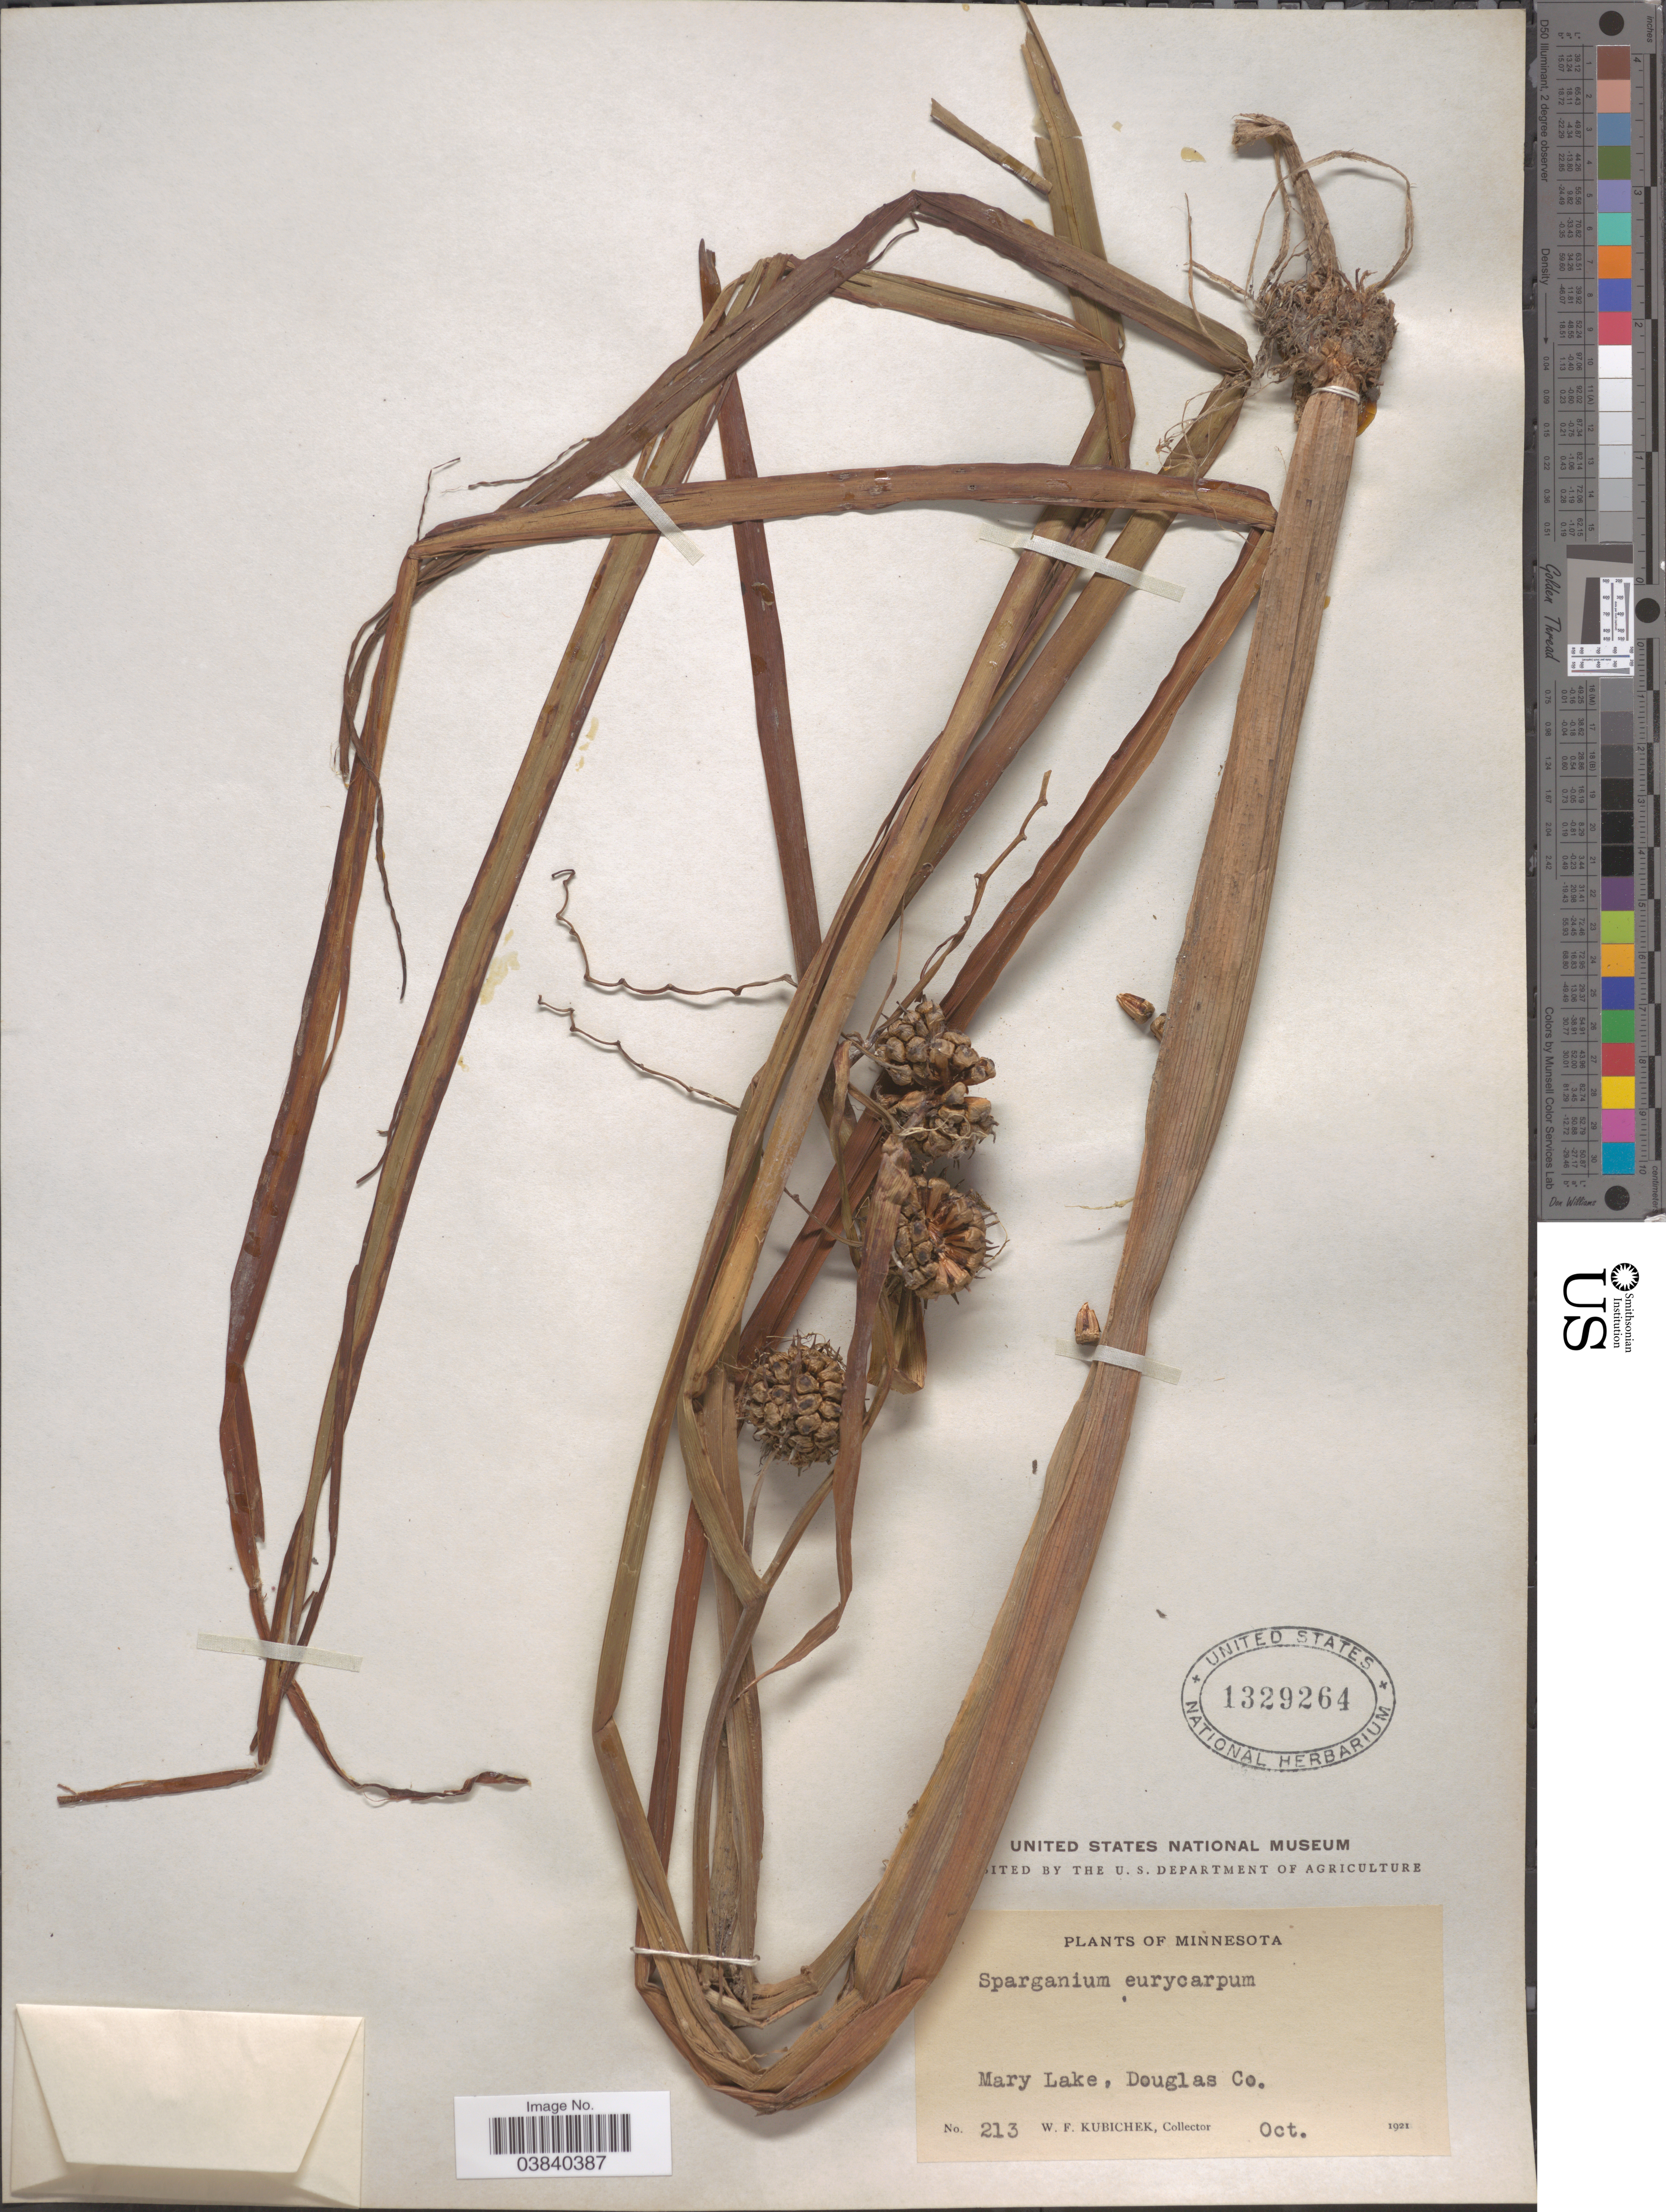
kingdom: Plantae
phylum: Tracheophyta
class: Liliopsida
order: Poales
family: Typhaceae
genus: Sparganium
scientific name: Sparganium eurycarpum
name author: Engelm.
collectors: W. Kubichek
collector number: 213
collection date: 1921-10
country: United States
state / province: Minnesota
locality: Mary Lake, Douglas Co.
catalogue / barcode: US 1329264